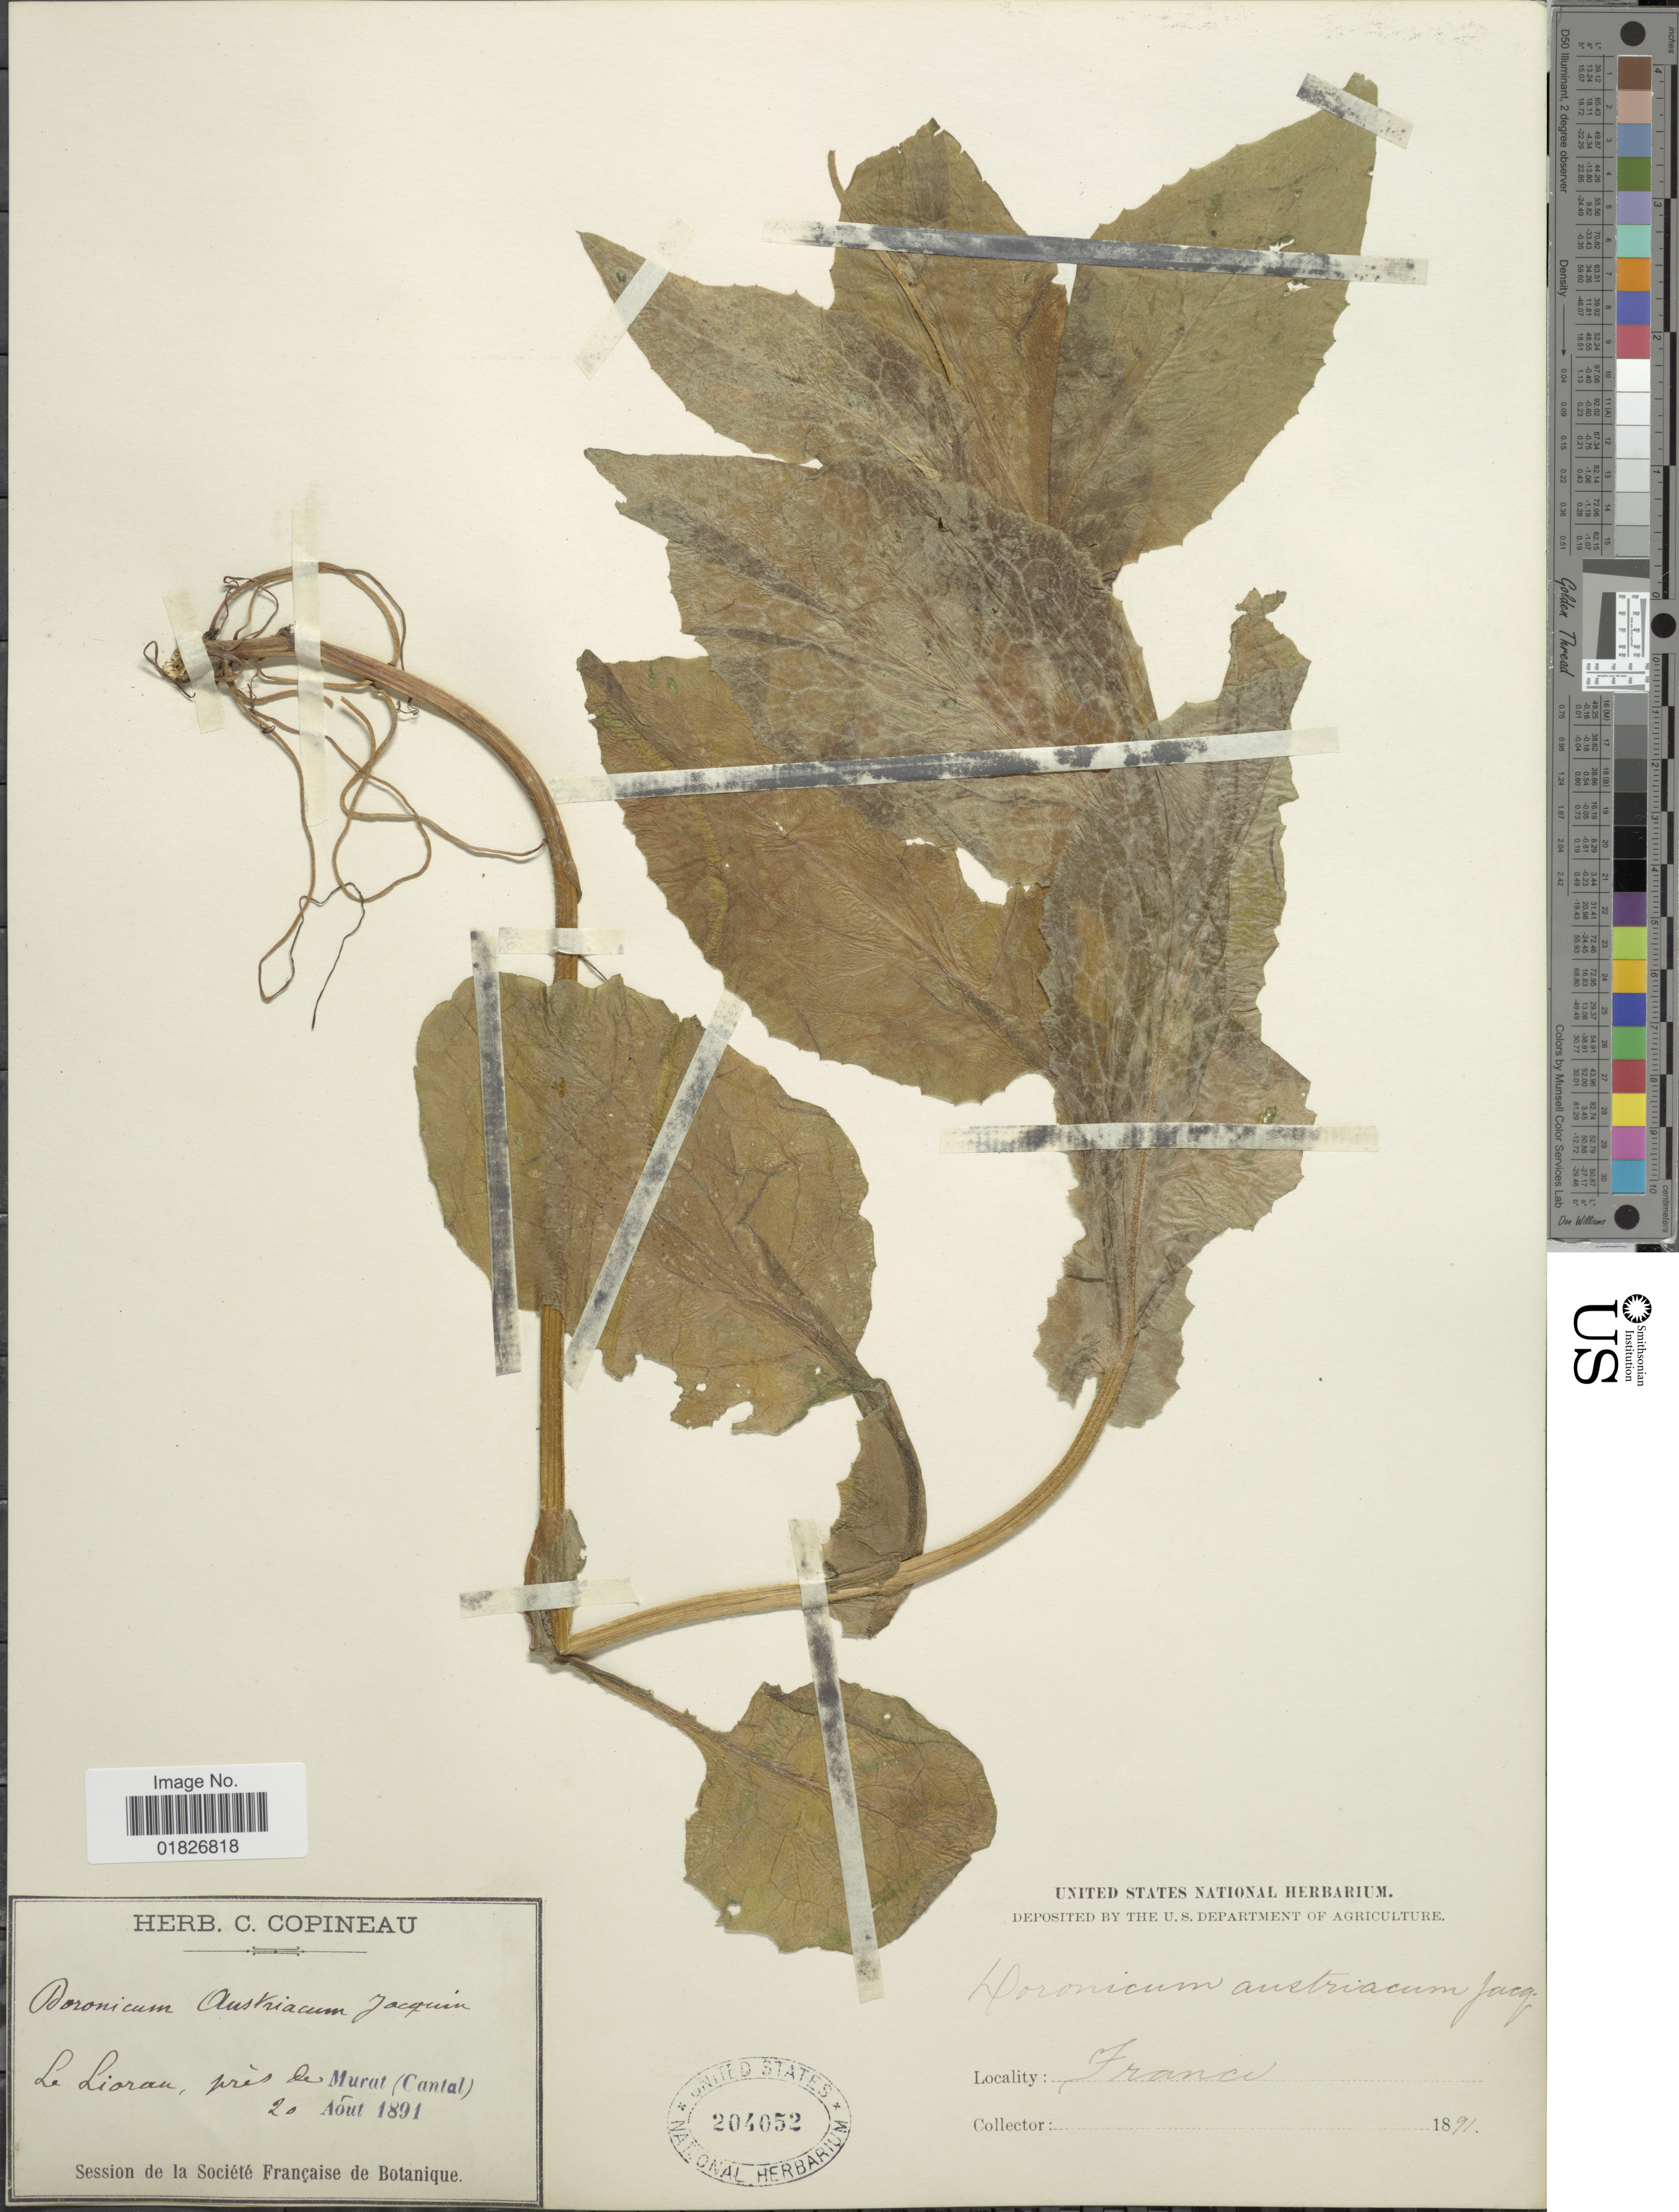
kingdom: Plantae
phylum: Tracheophyta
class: Magnoliopsida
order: Asterales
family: Asteraceae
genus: Doronicum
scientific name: Doronicum austriacum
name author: Jacq.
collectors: ex herb. C. Copineau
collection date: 1891-08-20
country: France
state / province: Auvergne-Rhône-Alpes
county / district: Cantal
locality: Le Liorau, pres de Murat (Cantal)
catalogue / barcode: US 204052